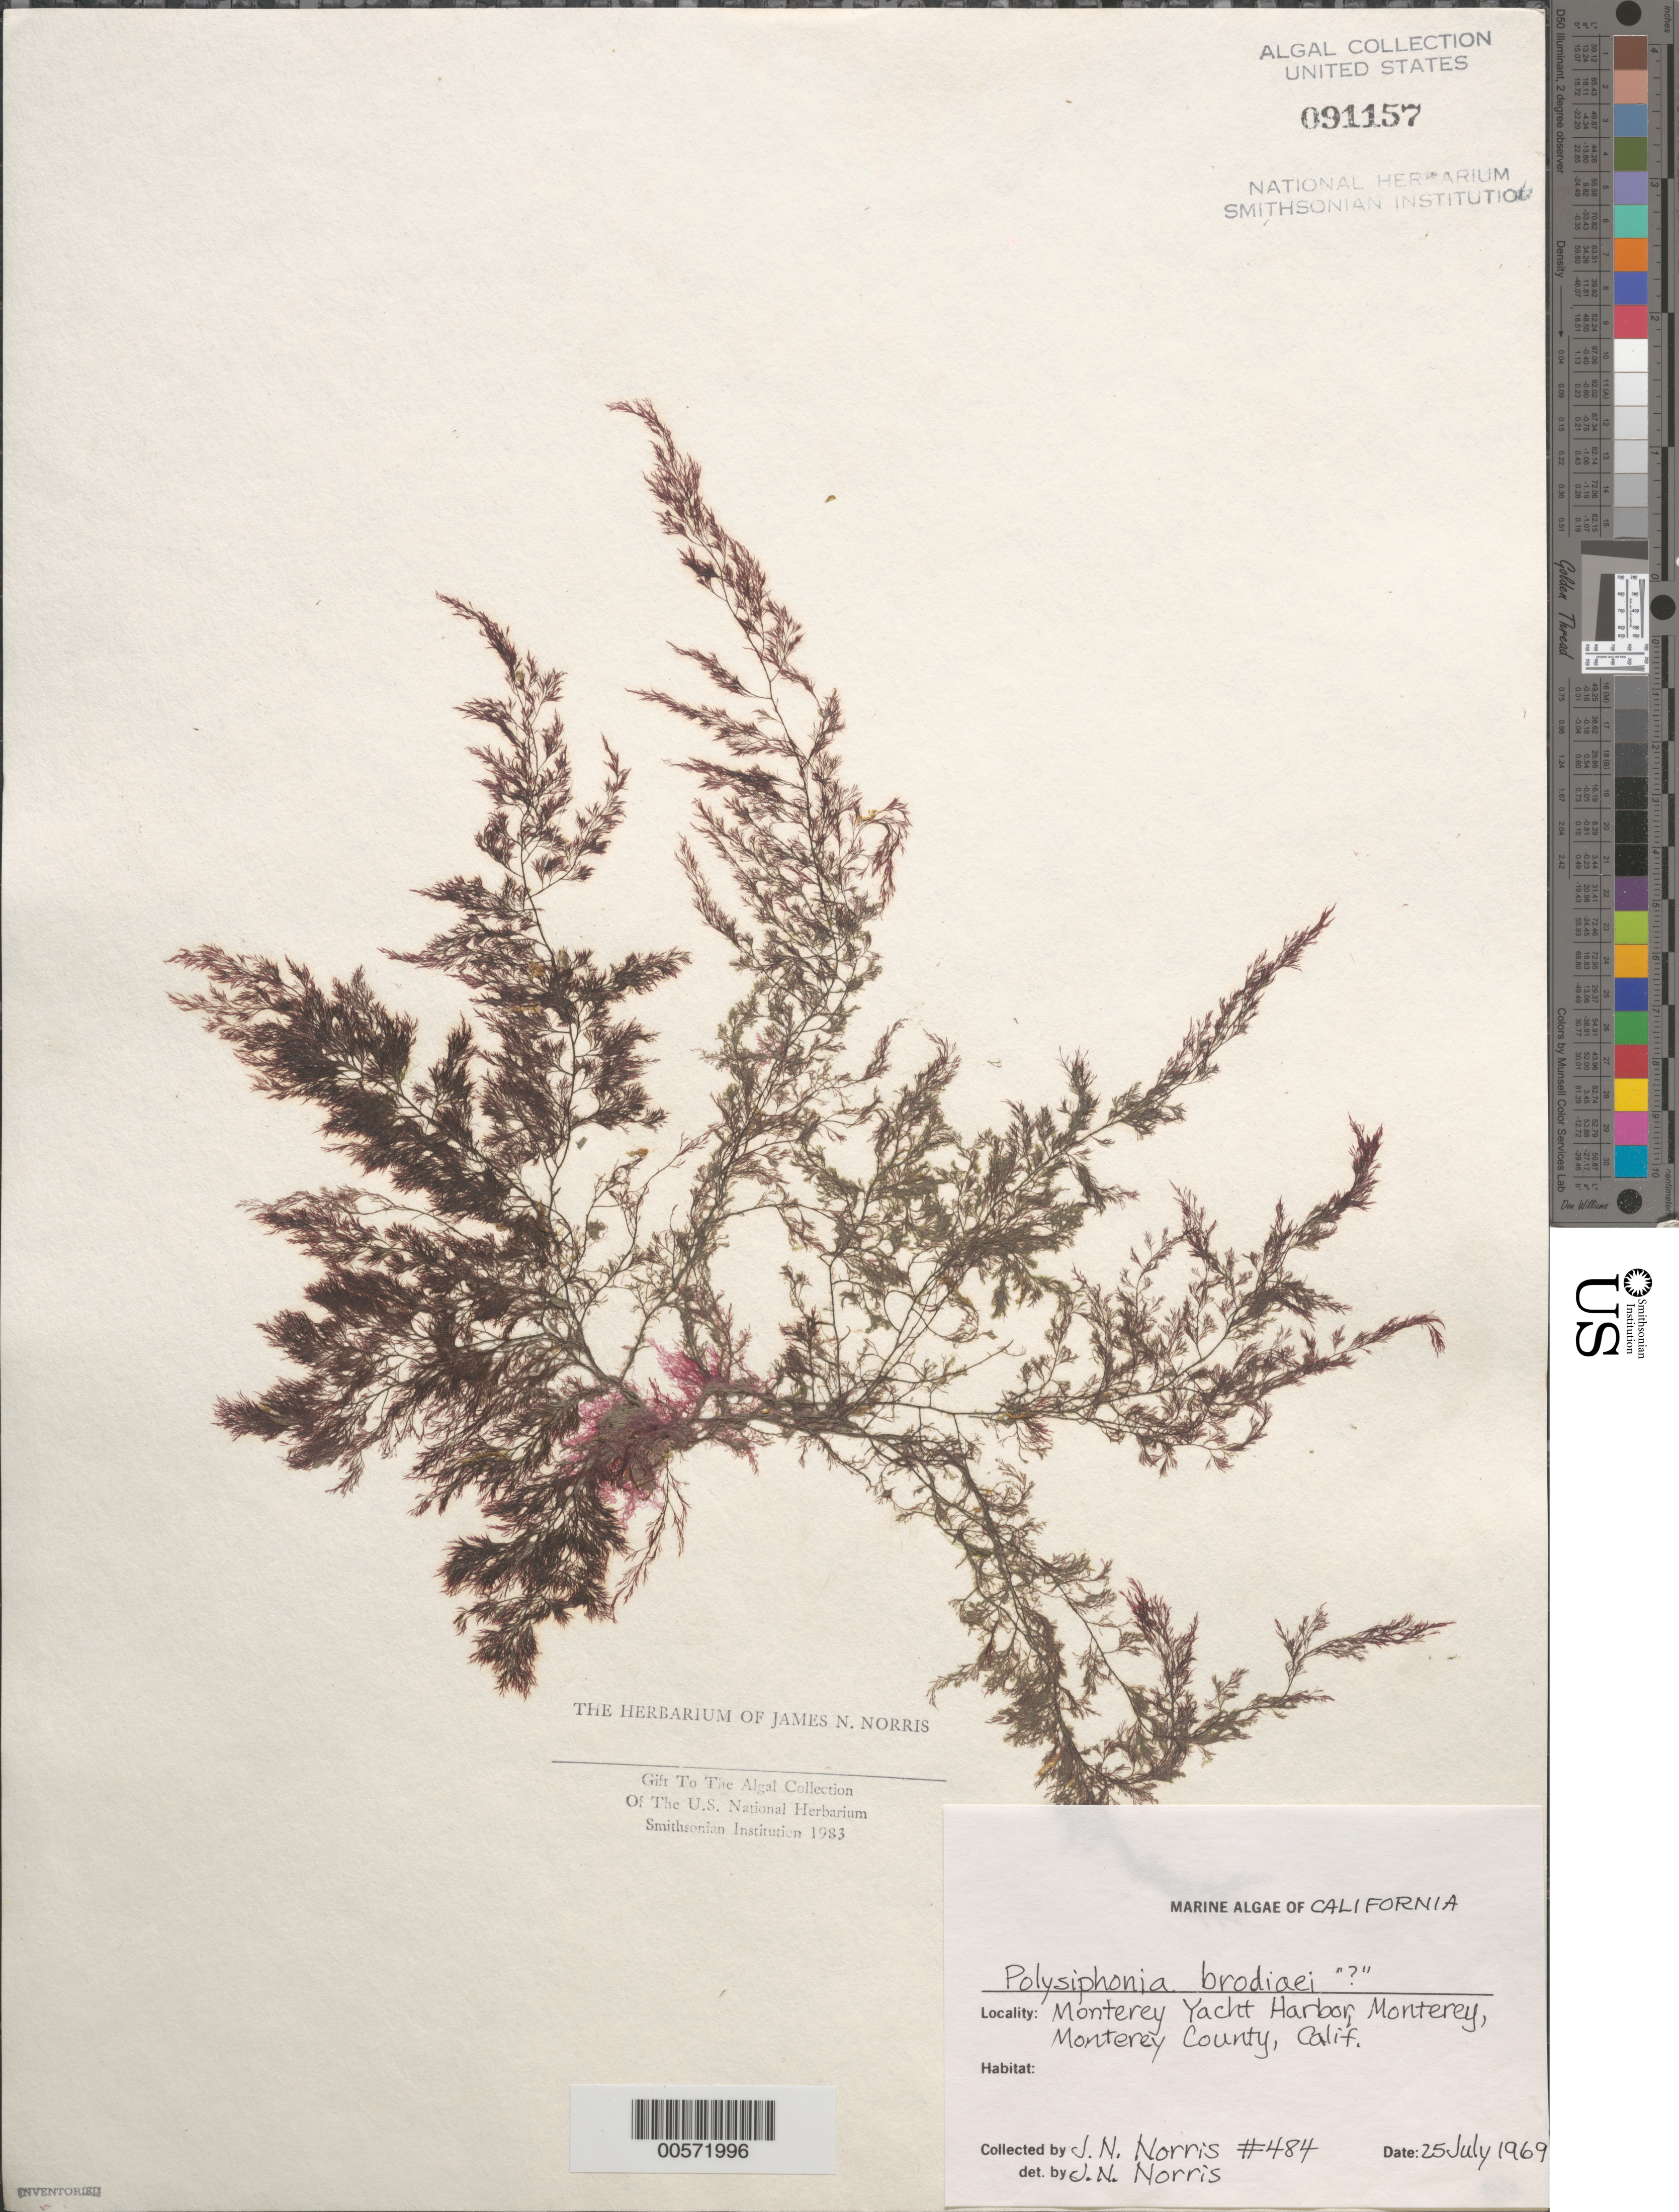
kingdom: Plantae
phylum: Rhodophyta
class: Florideophyceae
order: Ceramiales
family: Rhodomelaceae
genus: Polysiphonia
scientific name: Polysiphonia subulata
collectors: J. N. Norris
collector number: JN-484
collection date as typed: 25 Jul 1969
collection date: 1969-07-25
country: United States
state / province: California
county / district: Monterey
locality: Monterey Yacht Harbor, Monterey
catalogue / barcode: US 91157